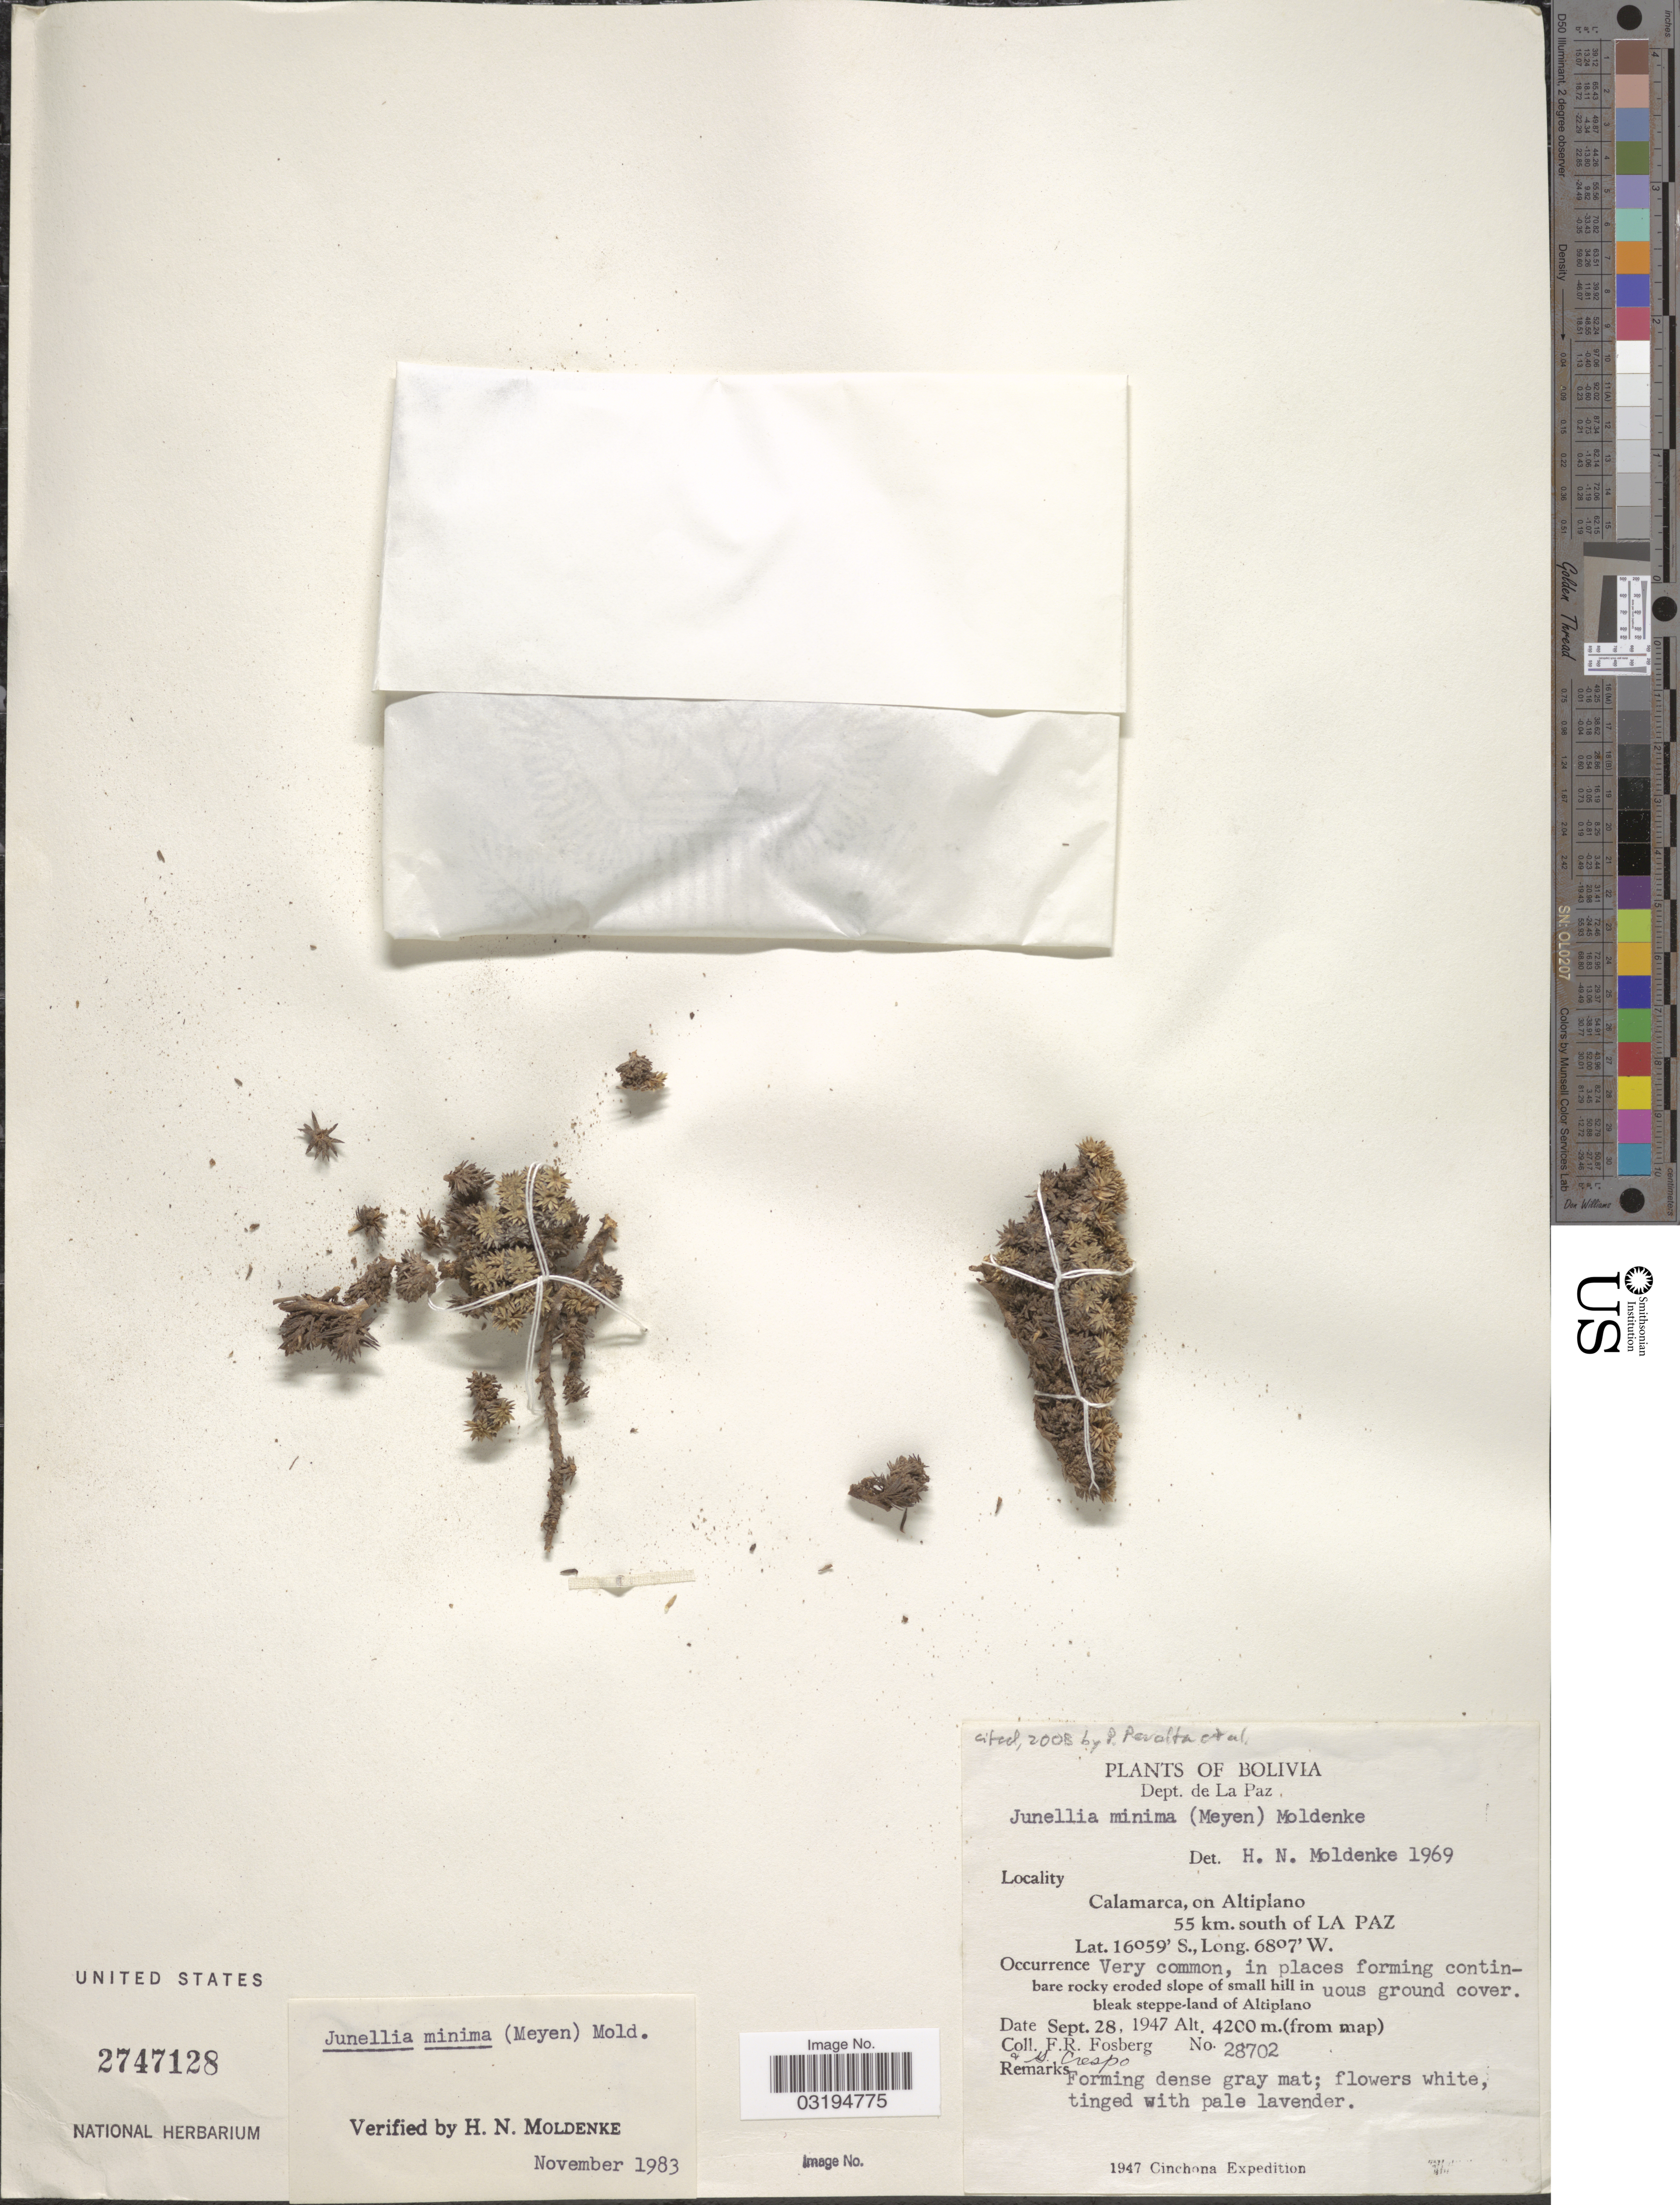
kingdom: Plantae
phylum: Tracheophyta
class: Magnoliopsida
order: Lamiales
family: Verbenaceae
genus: Junellia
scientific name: Junellia minima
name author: (Meyen) Moldenke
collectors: F. R. Fosberg & S. Crespo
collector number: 28702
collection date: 1947-09-28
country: Bolivia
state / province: La Paz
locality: Dept. de La Paz. Calamarca, on Altiplano. 55 km. south of La Paz.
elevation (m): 4200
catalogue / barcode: US 2747128